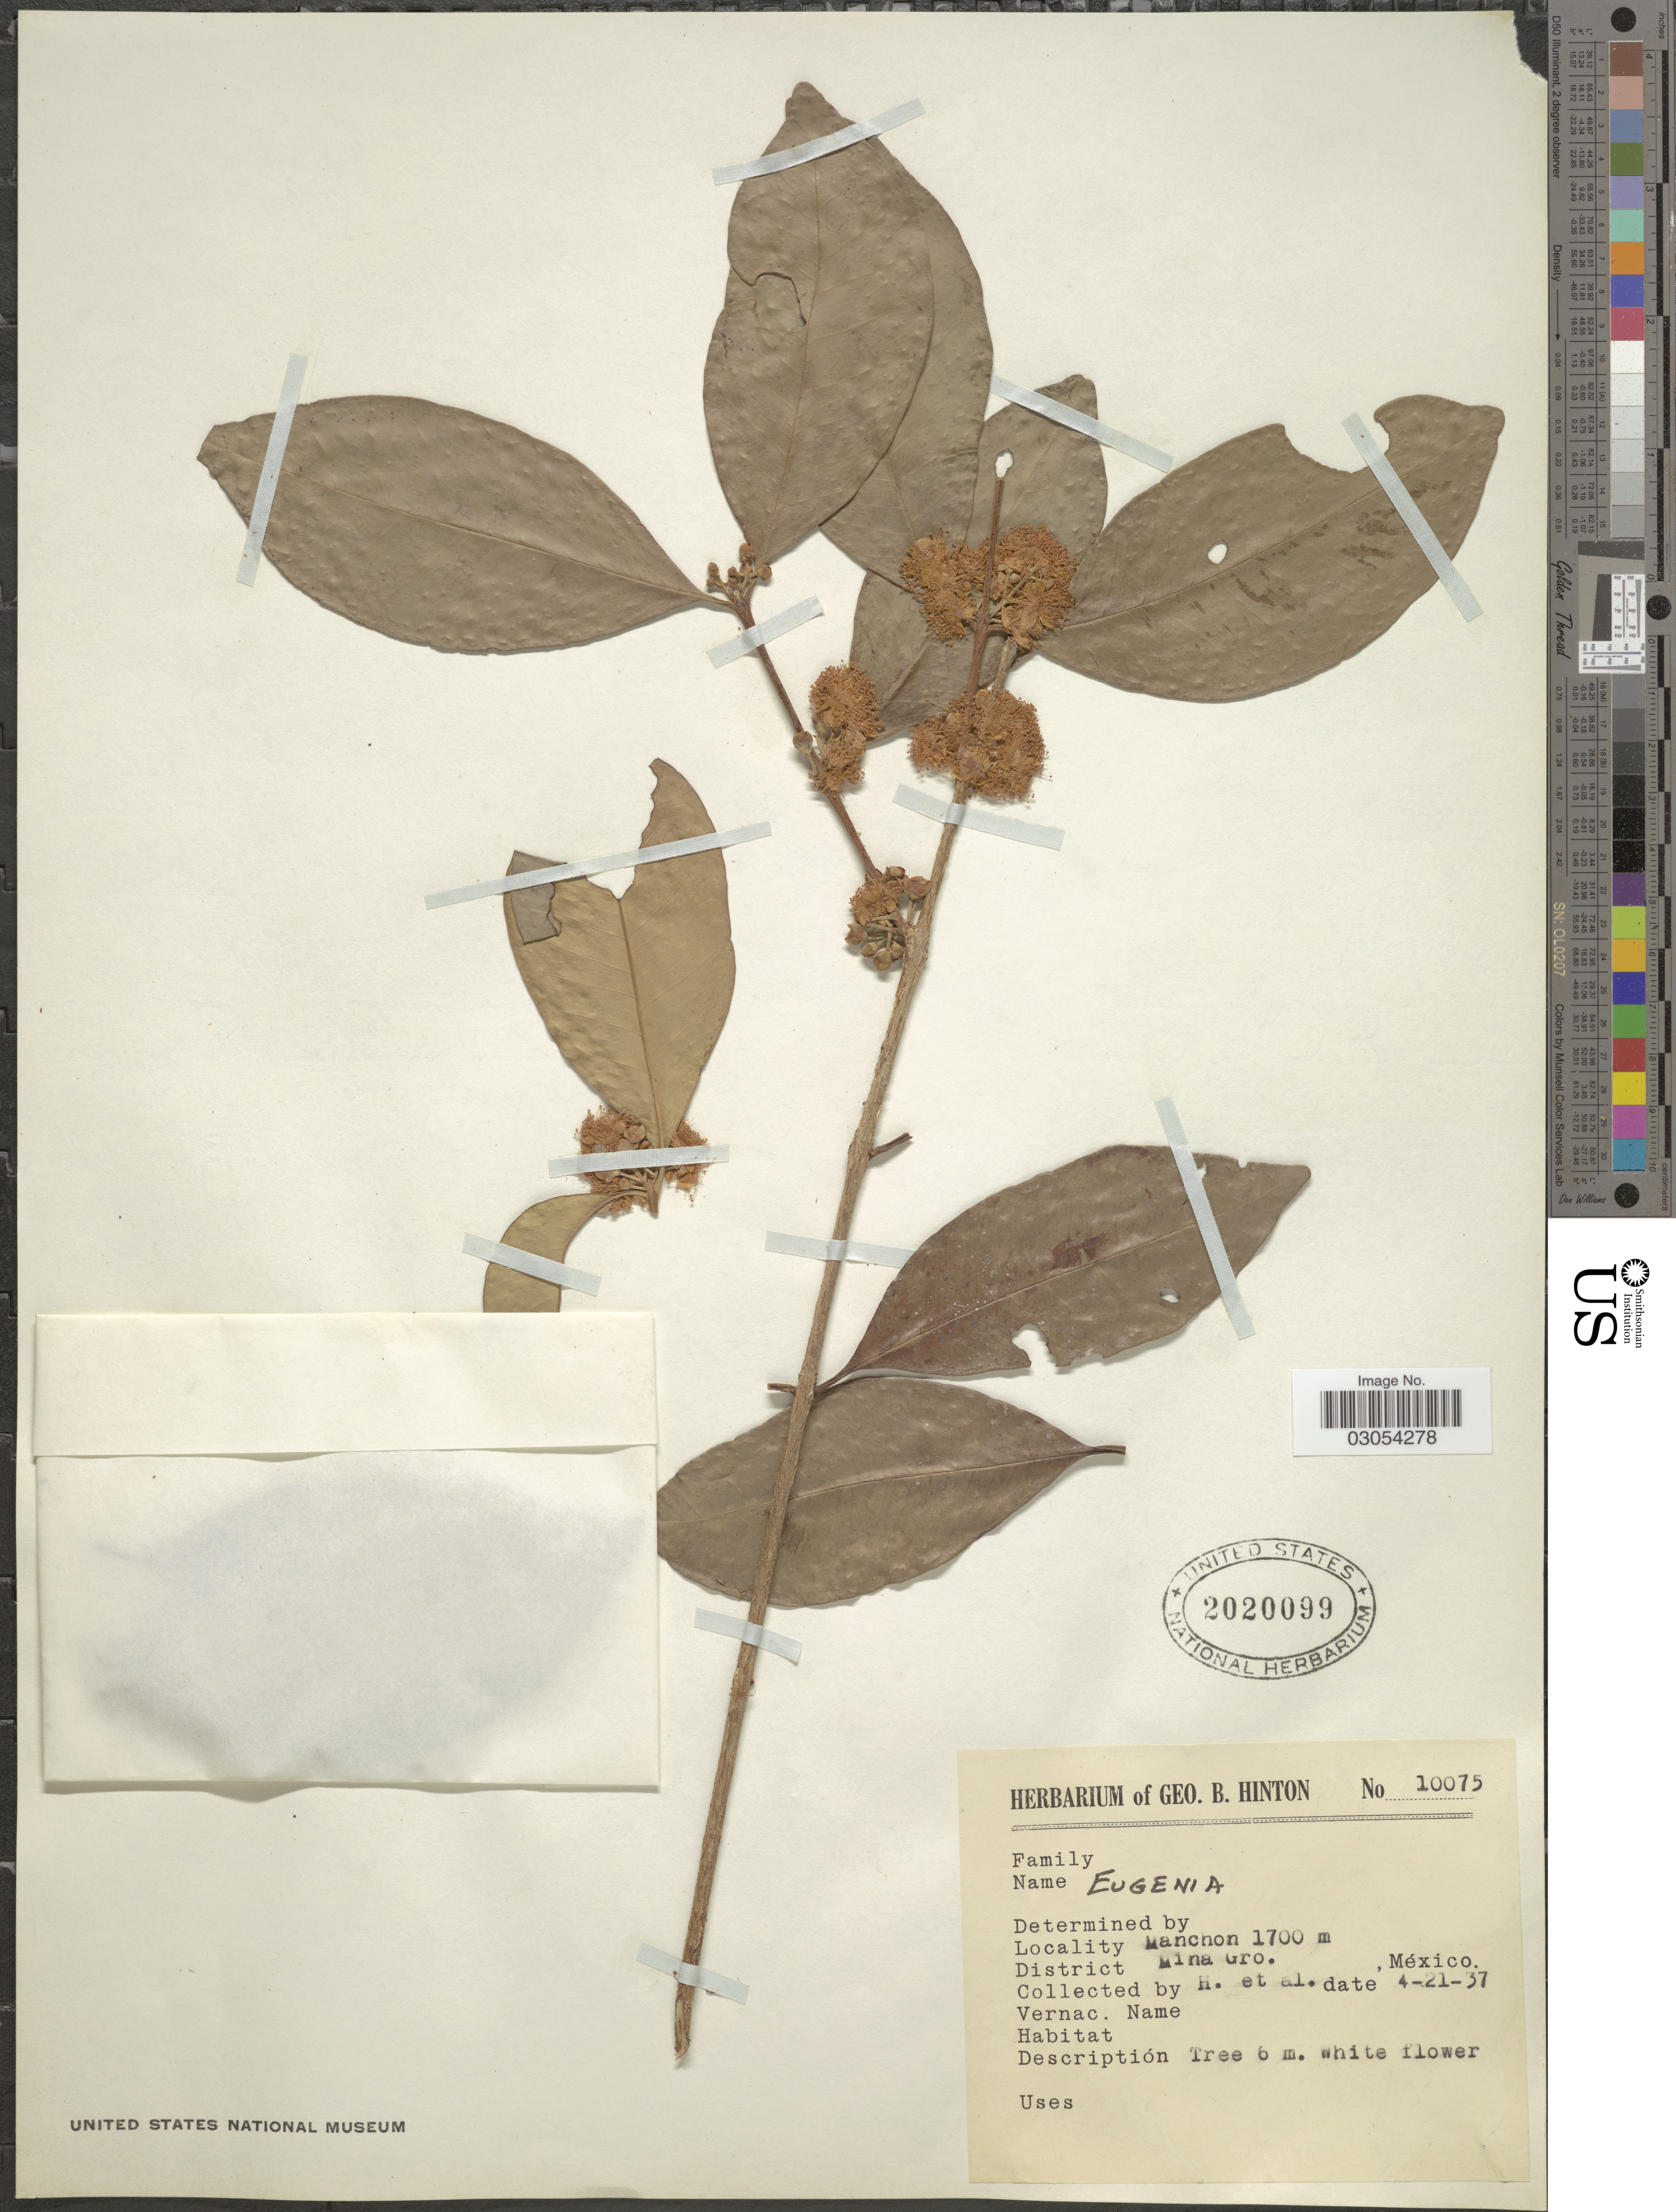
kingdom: Plantae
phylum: Tracheophyta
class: Magnoliopsida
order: Myrtales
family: Myrtaceae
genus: Eugenia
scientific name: Eugenia sp.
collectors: G. B. Hinton & et al.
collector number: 10075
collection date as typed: Transcribed d/m/y: 21/4/37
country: Mexico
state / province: Guerrero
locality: Manchon. District Mina Gro.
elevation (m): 1700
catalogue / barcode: US 2020099